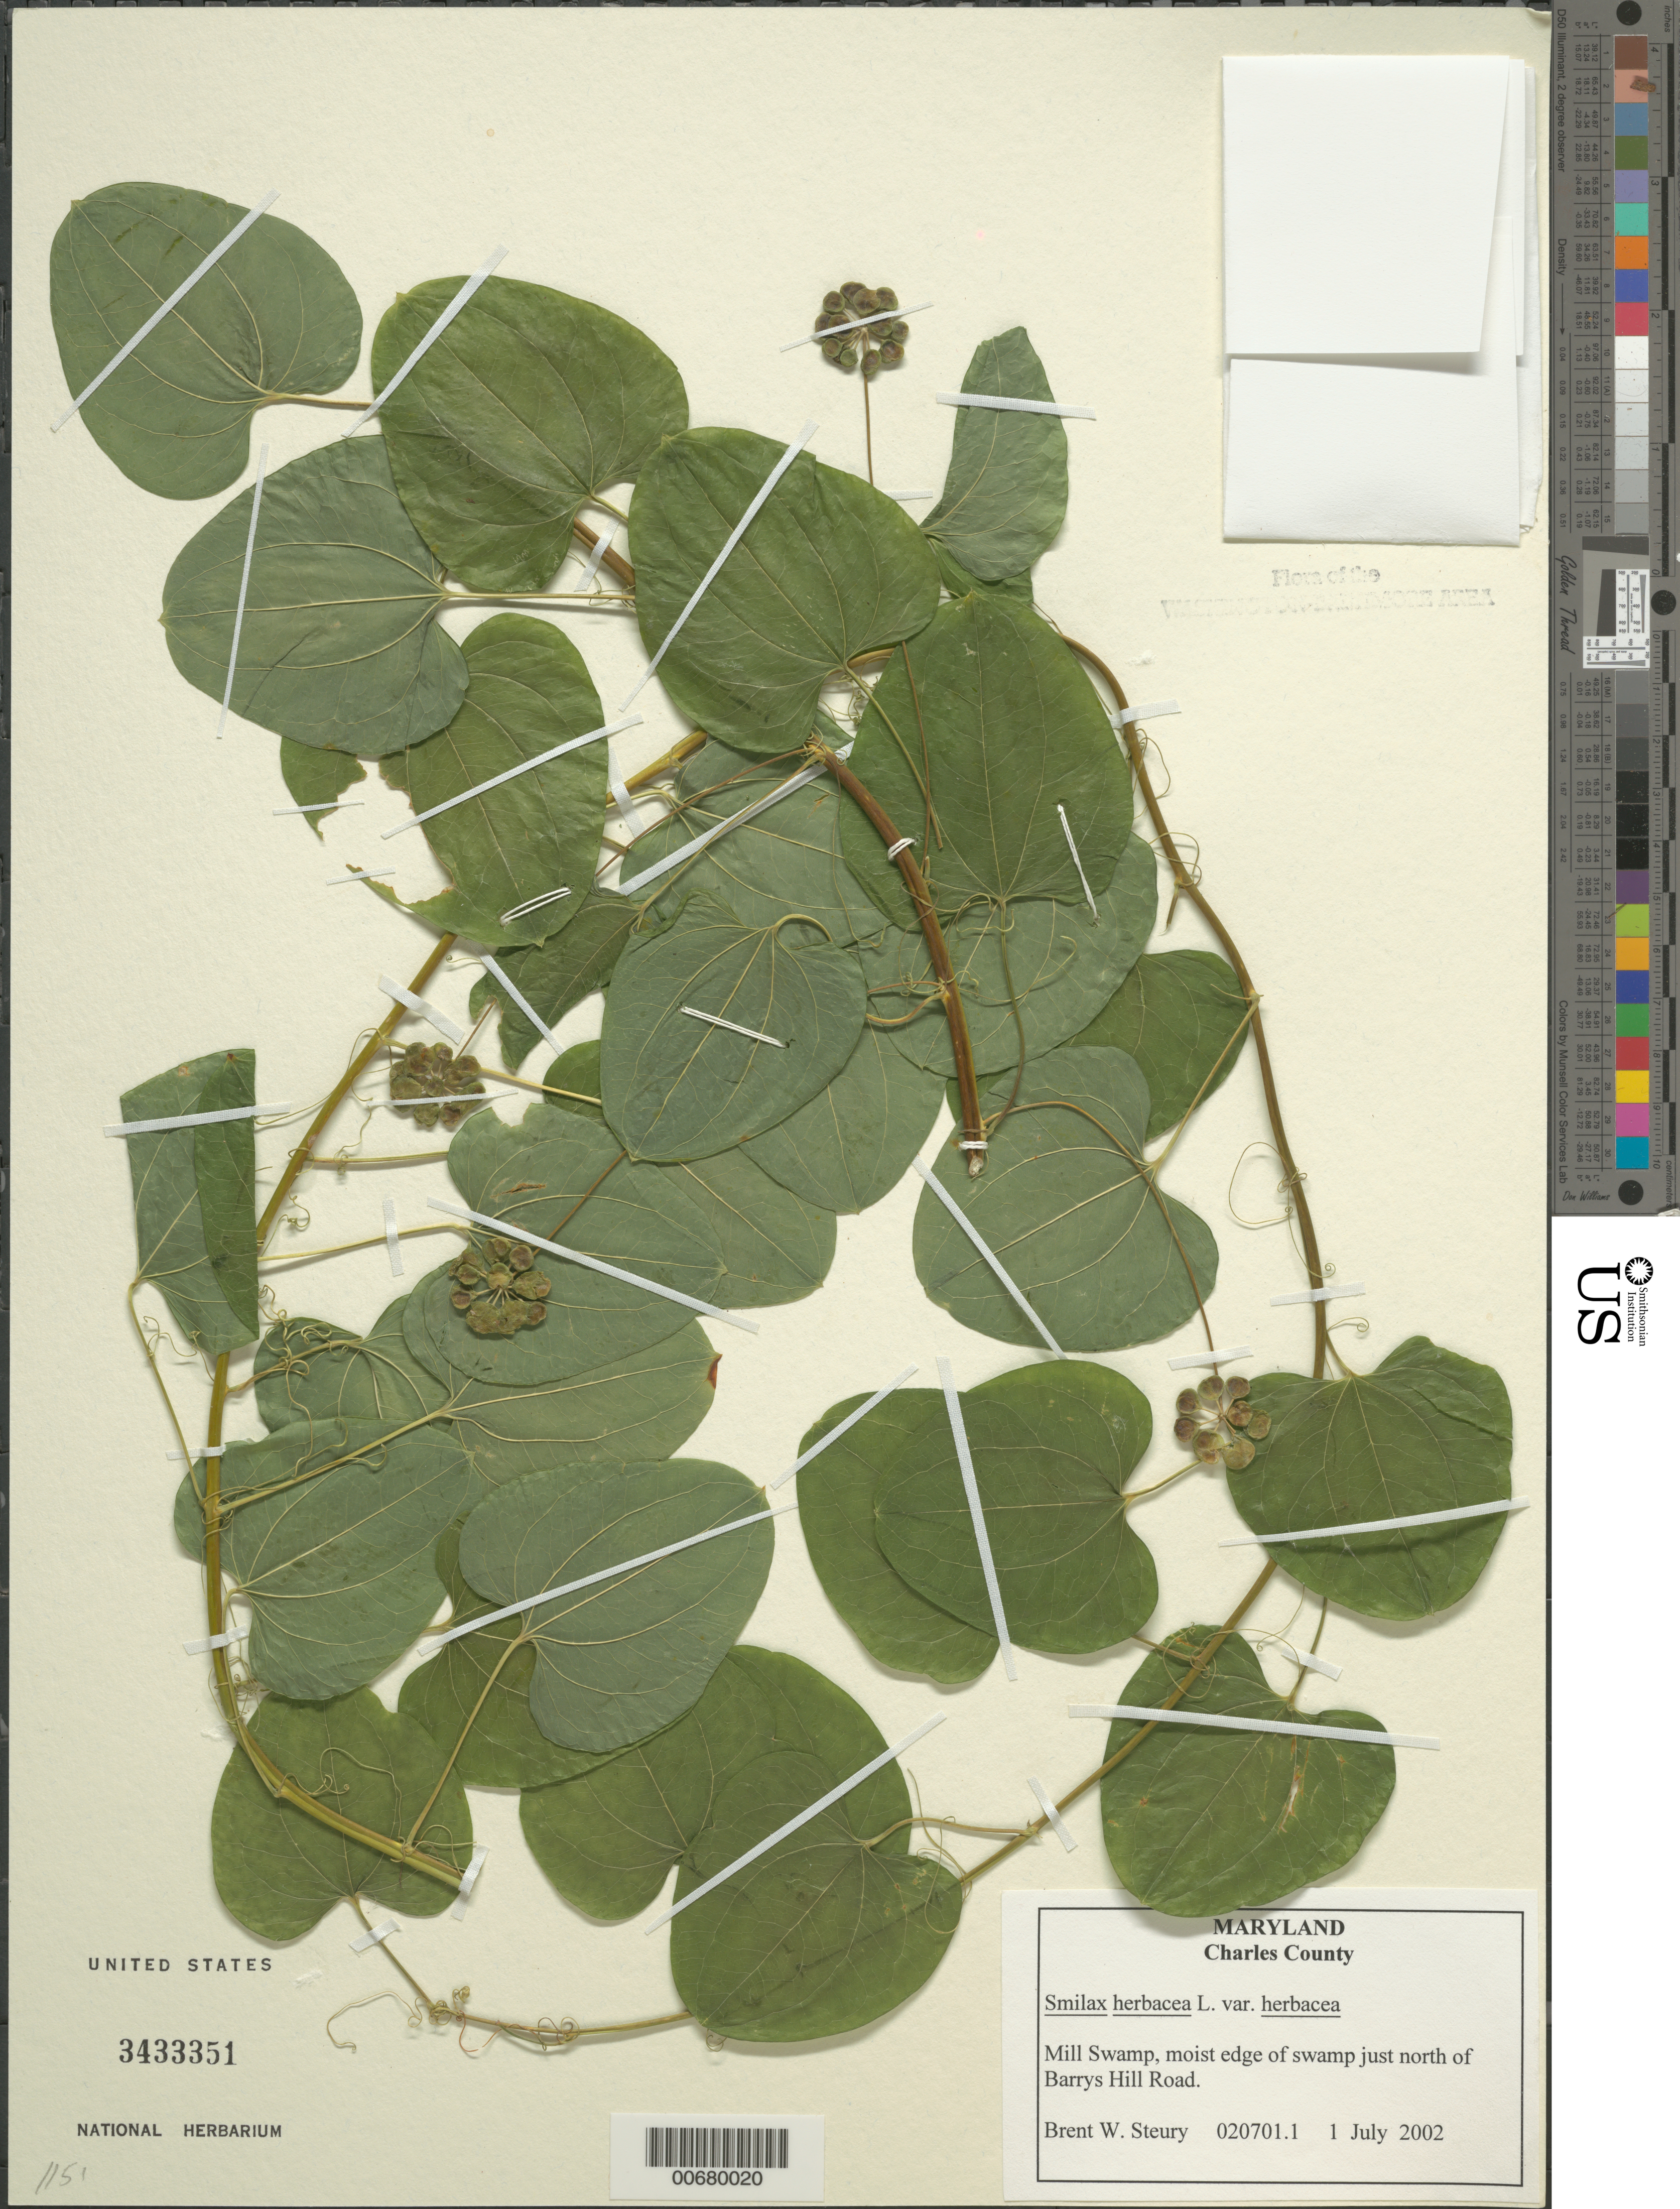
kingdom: Plantae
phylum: Tracheophyta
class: Liliopsida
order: Liliales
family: Smilacaceae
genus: Smilax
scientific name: Smilax herbacea var. herbacea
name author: L.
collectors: B. Steury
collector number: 020701.1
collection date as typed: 1 July 2002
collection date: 2002-07-01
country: United States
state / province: Maryland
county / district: Charles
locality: Mill Swamp, just north of Barrys Hill Road.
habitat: Moist edge of swamp.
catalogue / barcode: US 3433351